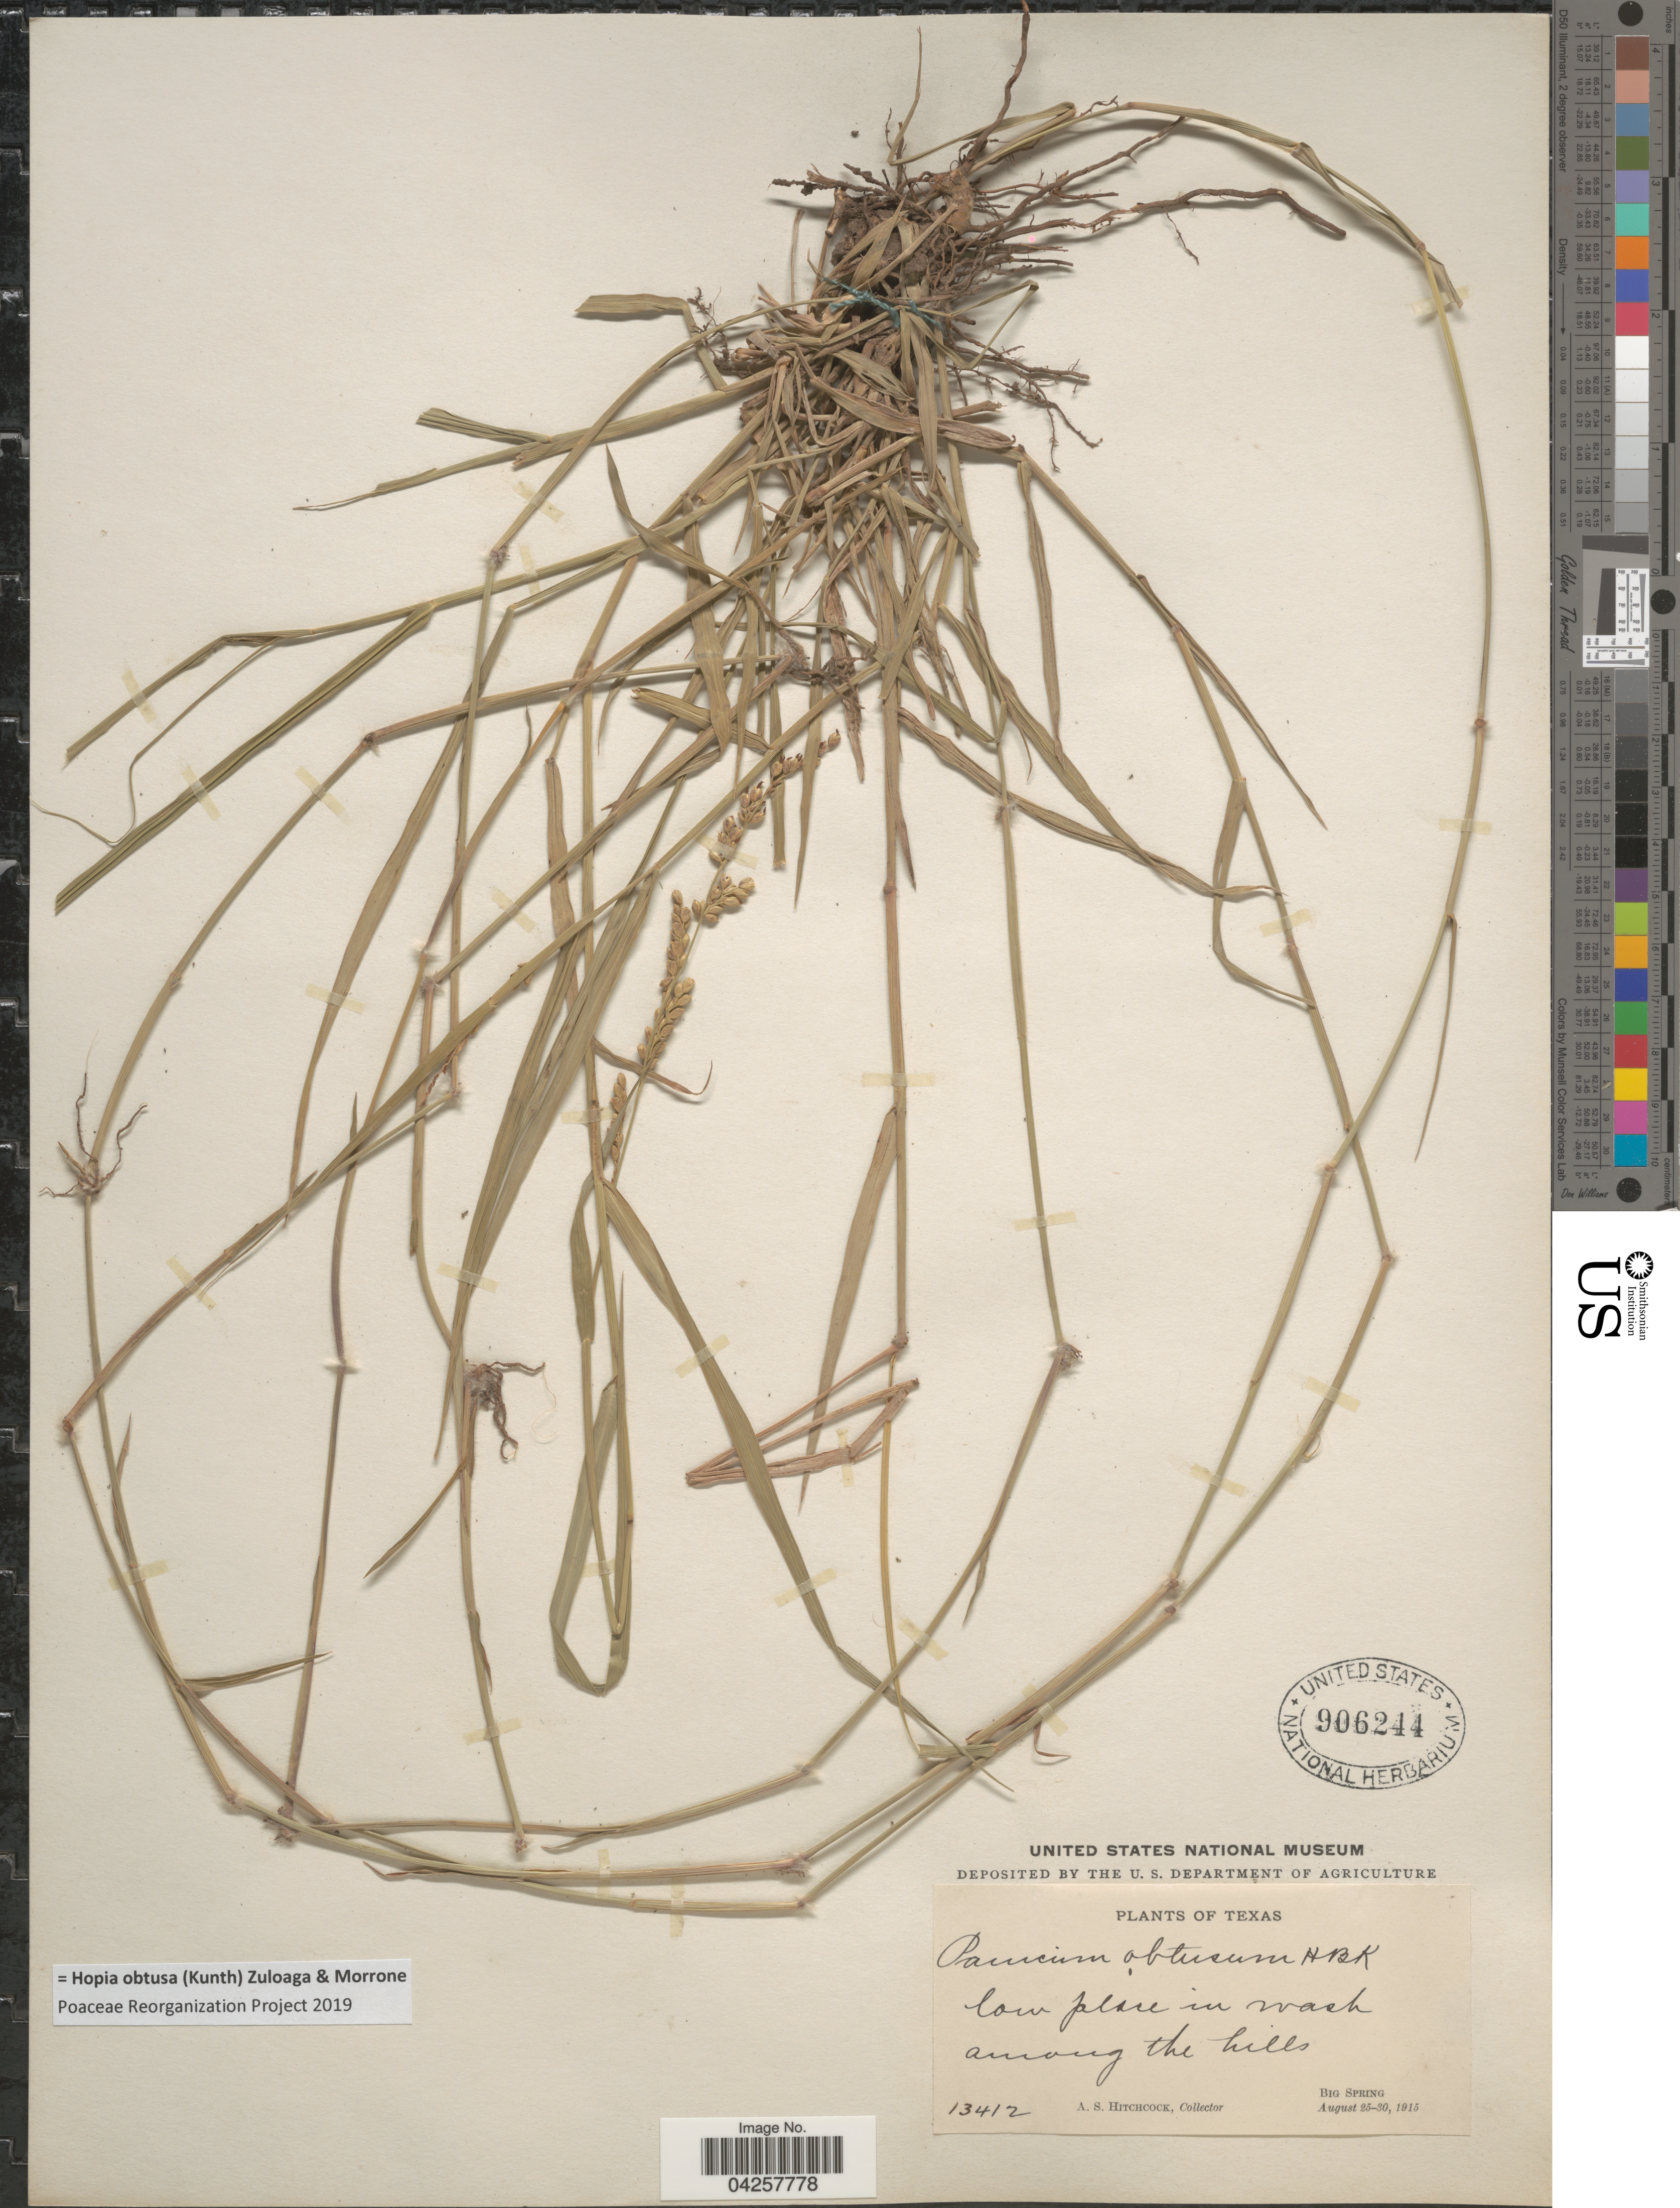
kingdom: Plantae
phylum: Tracheophyta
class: Liliopsida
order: Poales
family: Poaceae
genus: Hopia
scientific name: Hopia obtusa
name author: (Kunth) Zuloaga & Morrone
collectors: A. S. Hitchcock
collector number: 13412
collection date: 1915-08-25/1915-08-30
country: United States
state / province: Texas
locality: Low place in wash among the hills. Big Spring.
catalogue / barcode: US 906244